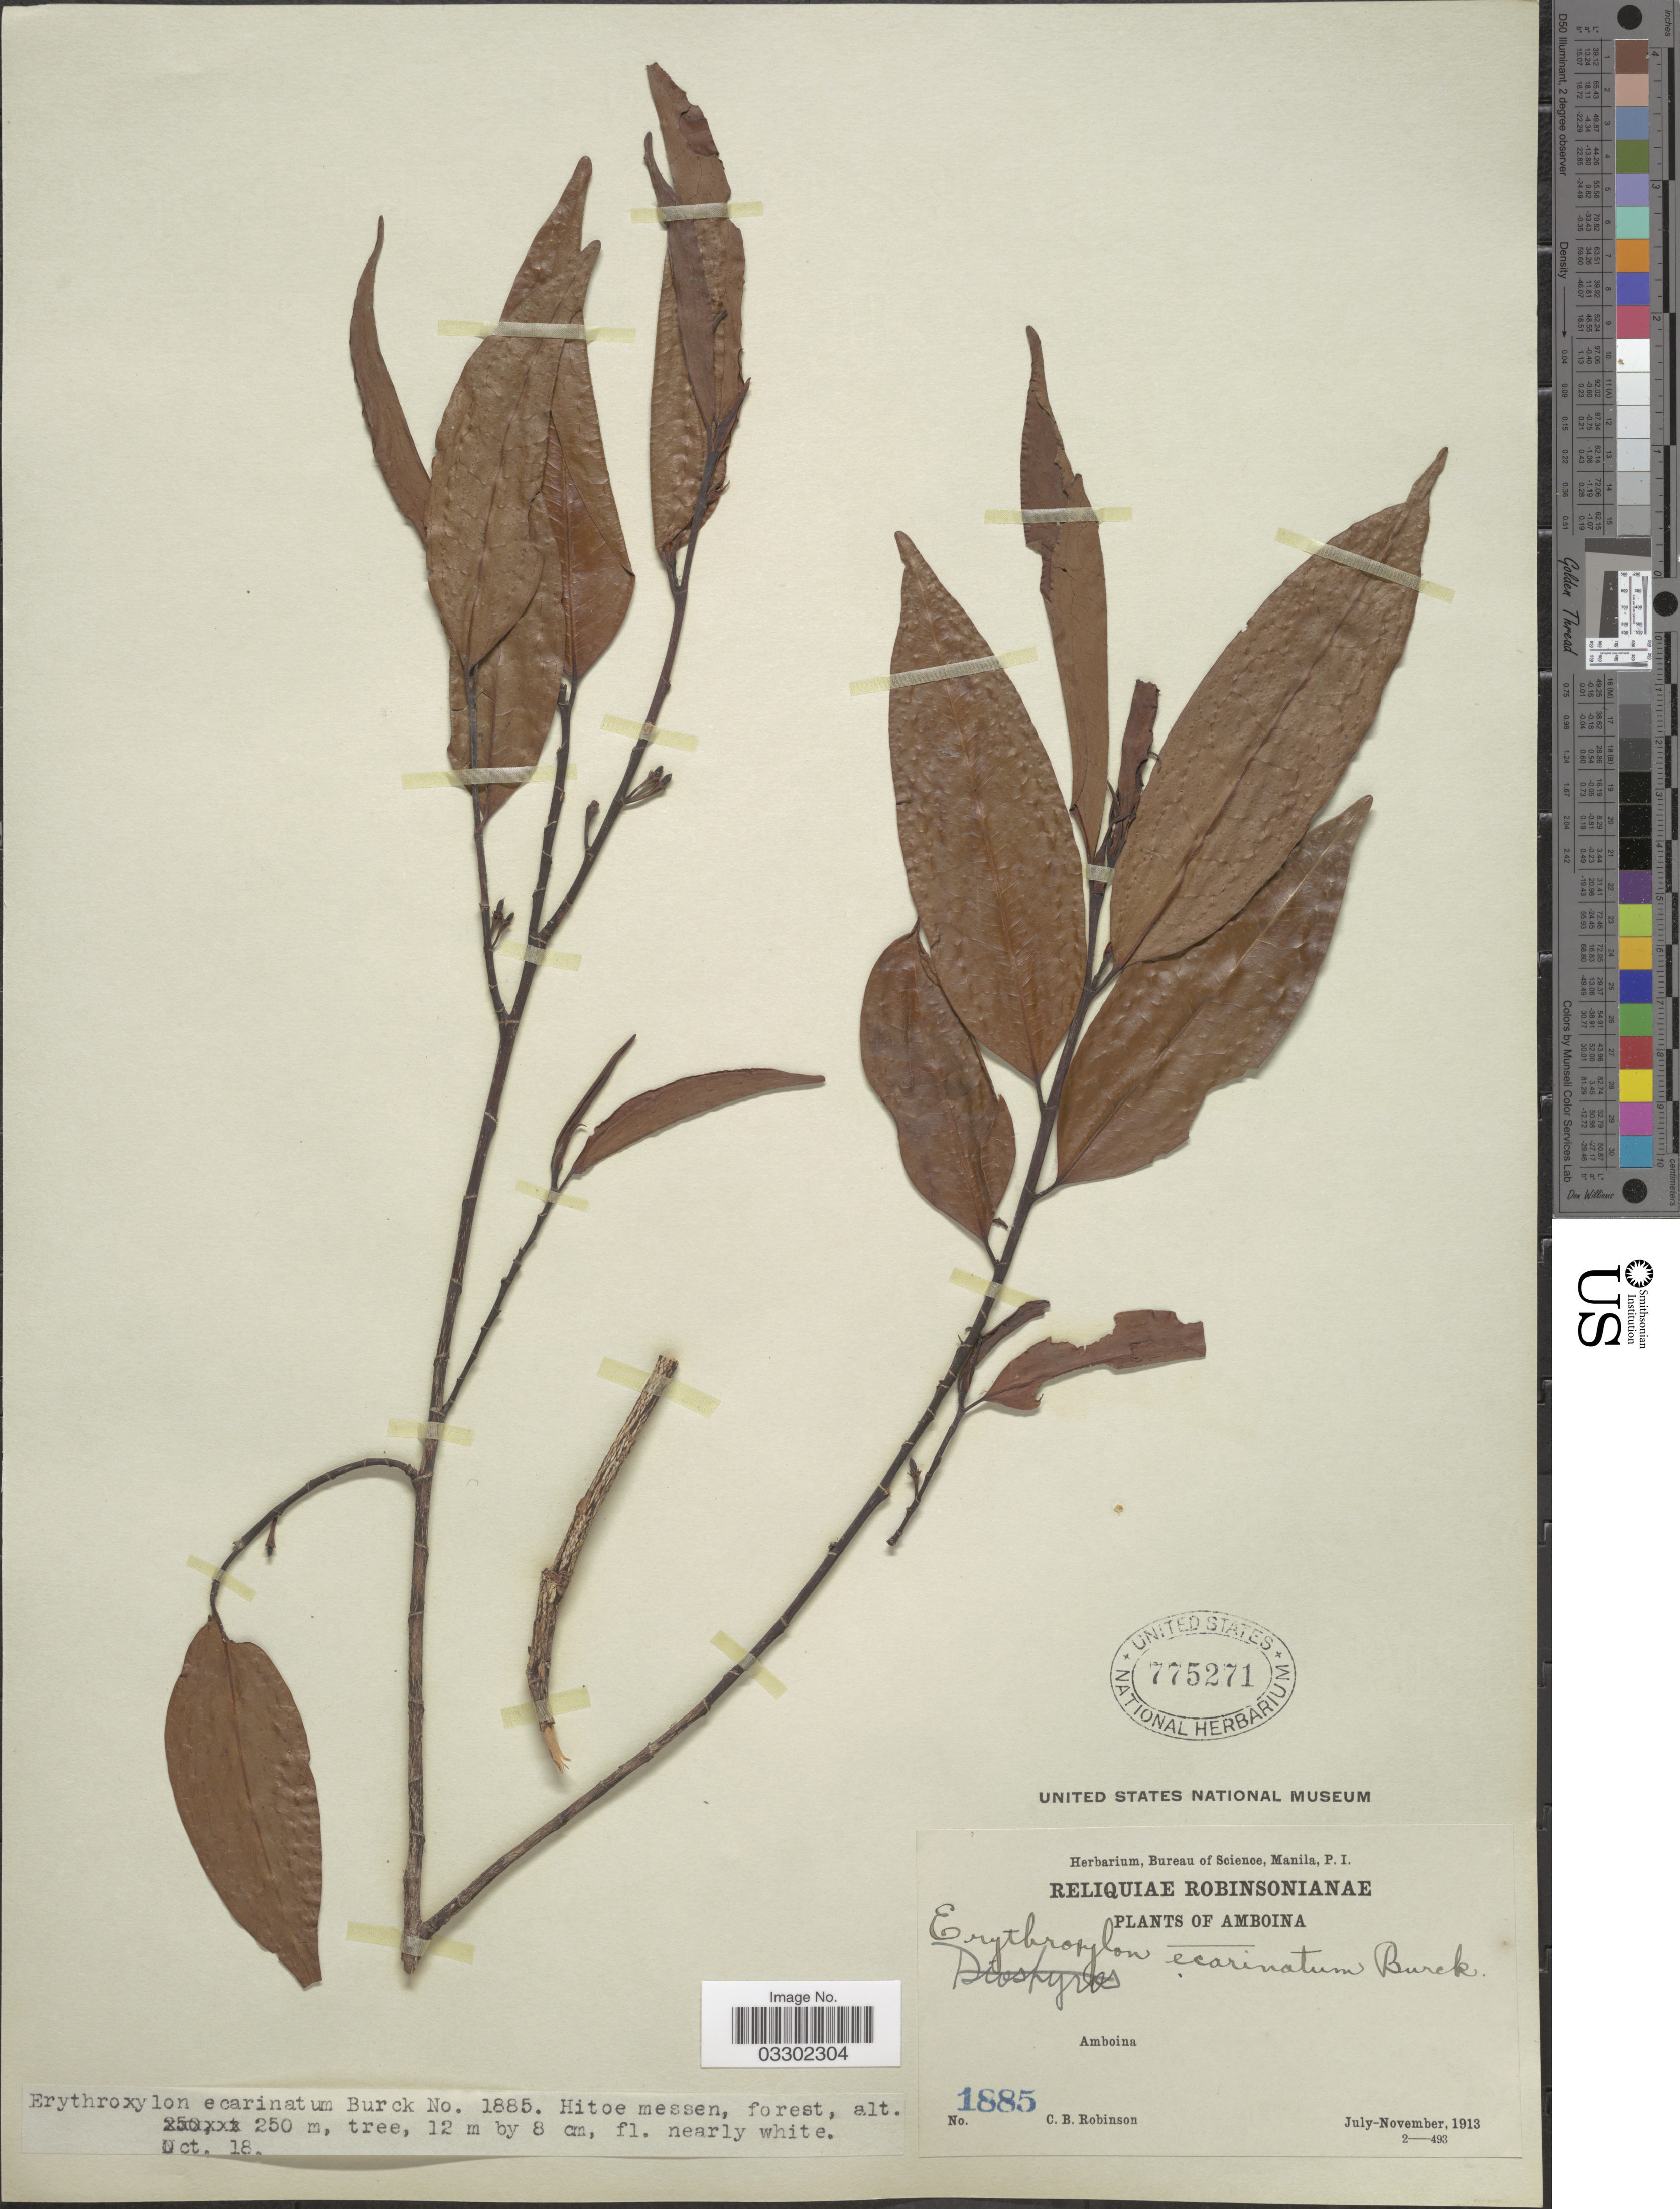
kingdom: Plantae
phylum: Tracheophyta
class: Magnoliopsida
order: Malpighiales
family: Erythroxylaceae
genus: Erythroxylum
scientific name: Erythroxylum ecarinatum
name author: Hochr.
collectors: C. Robinson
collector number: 1885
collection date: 1913-10-18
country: Indonesia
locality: Amboina.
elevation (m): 250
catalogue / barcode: US 775271